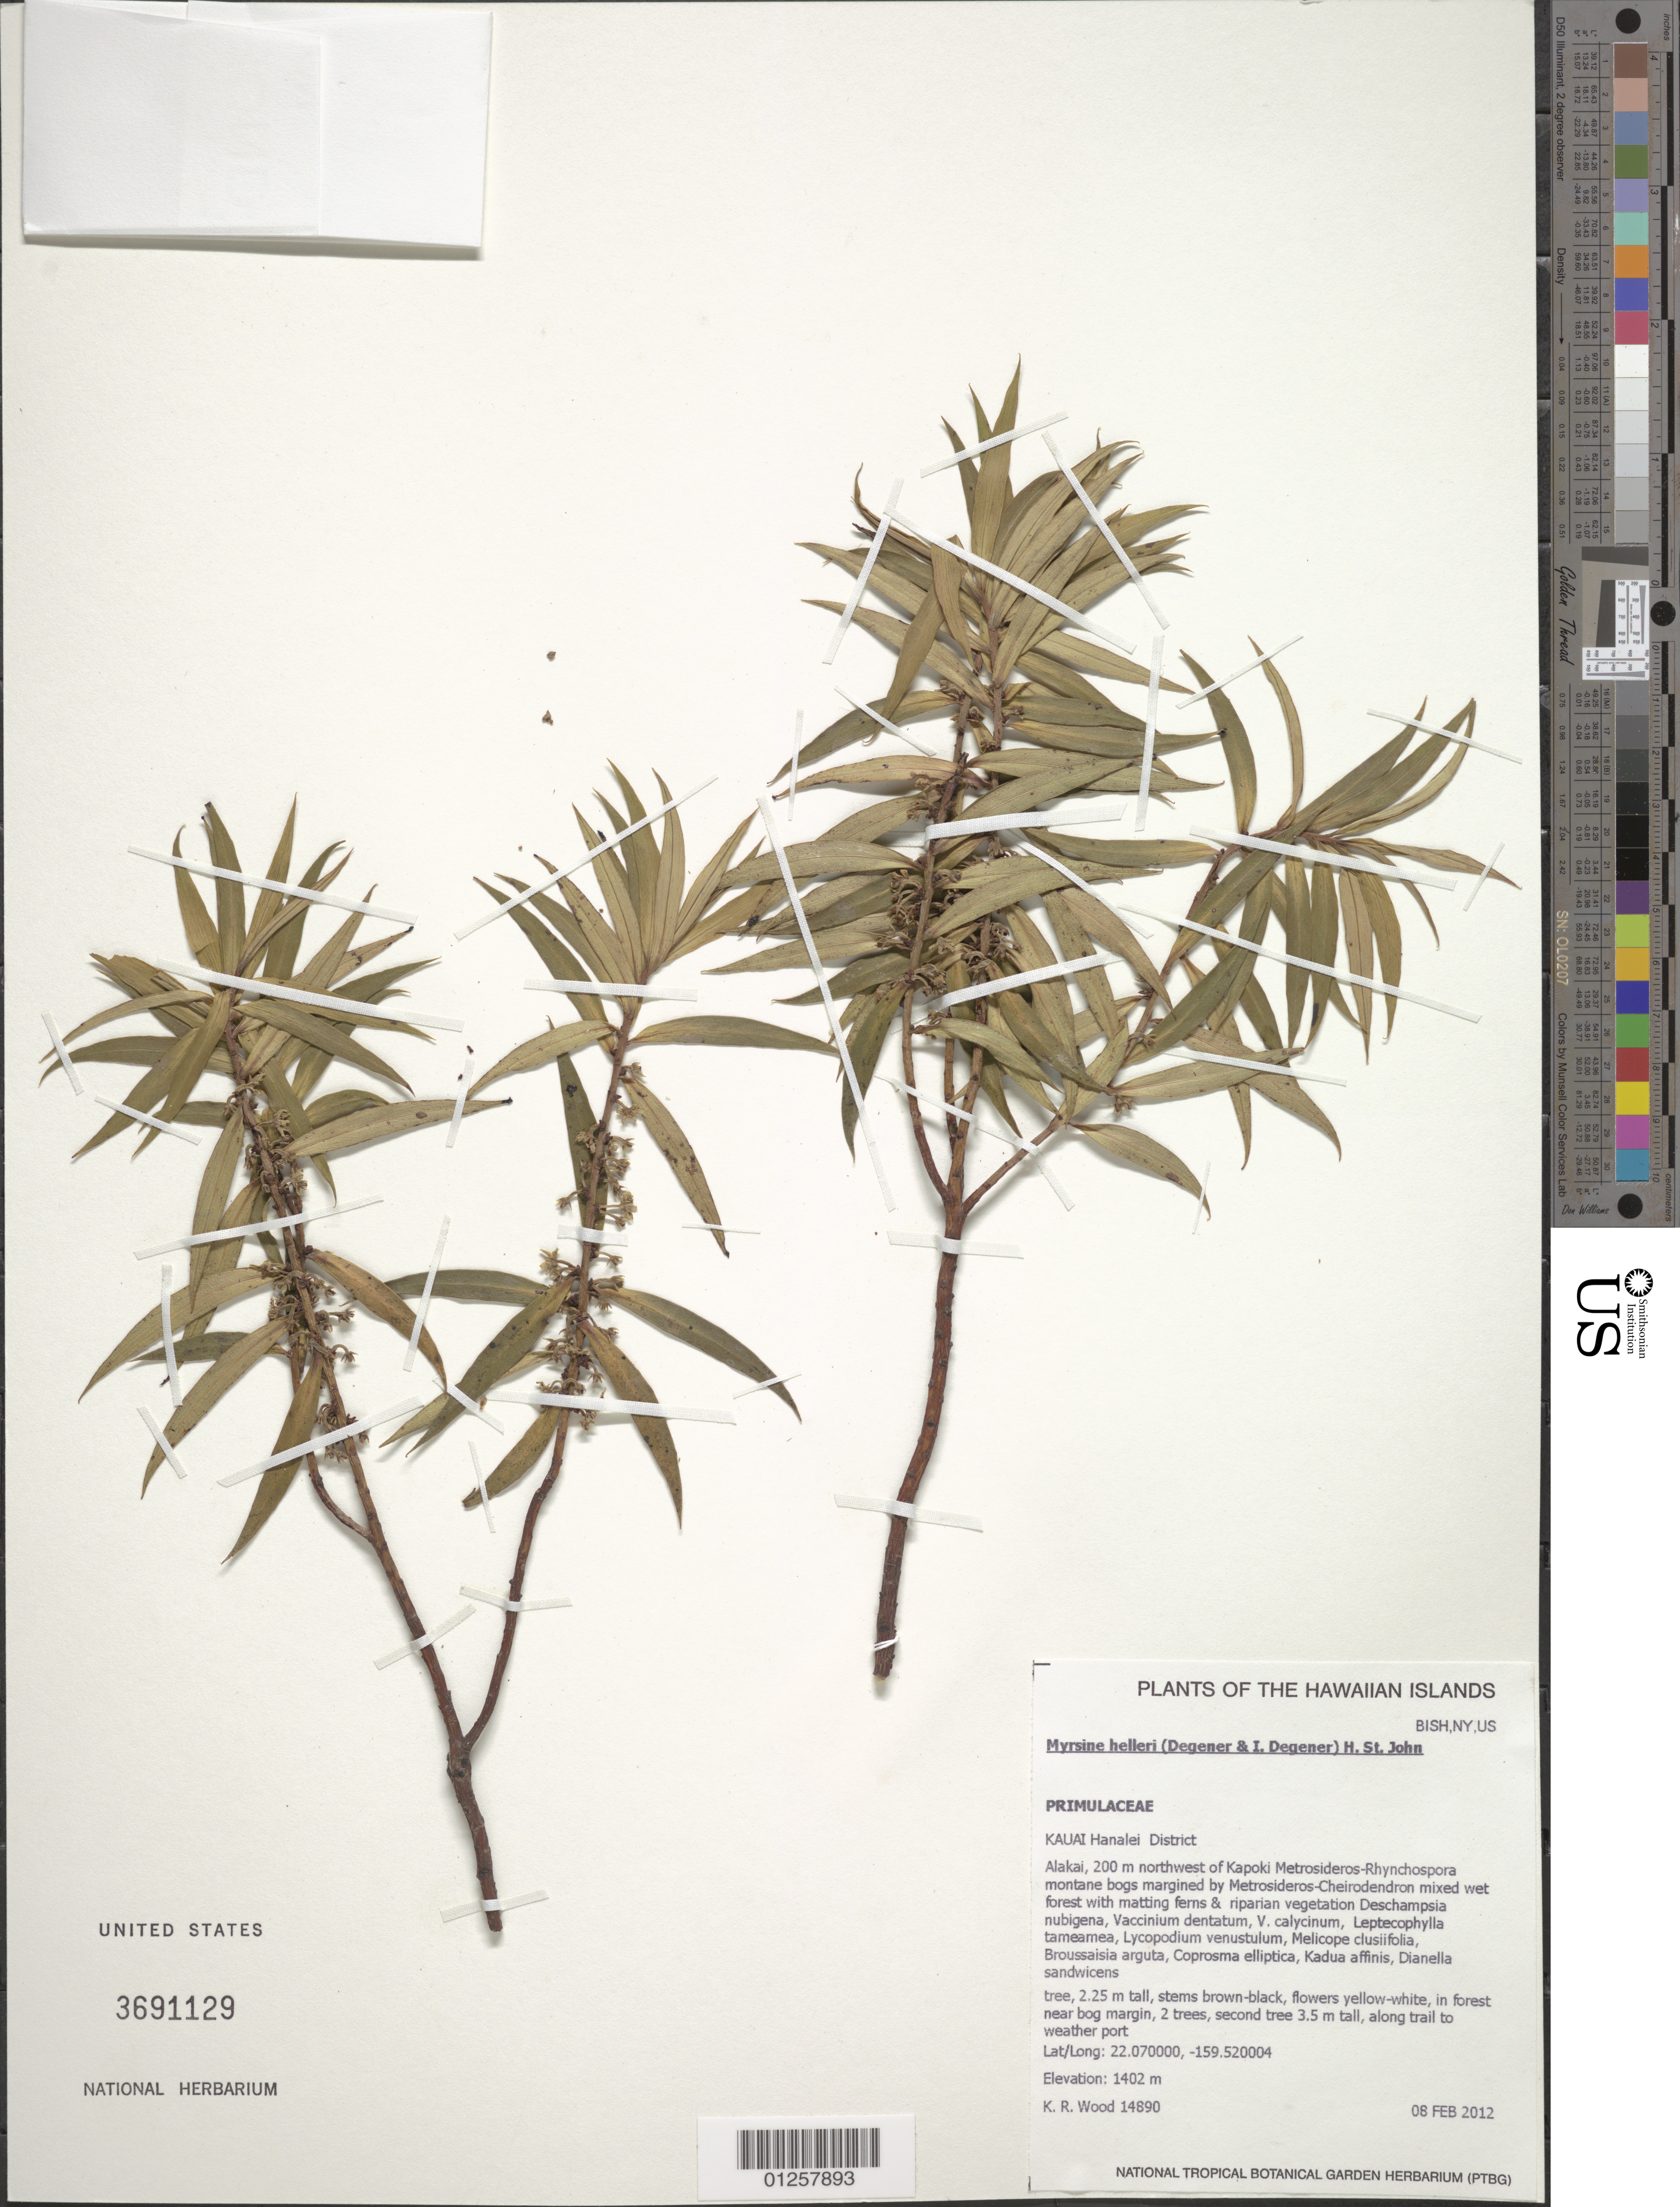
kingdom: Plantae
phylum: Tracheophyta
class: Magnoliopsida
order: Ericales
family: Primulaceae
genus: Myrsine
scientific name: Myrsine helleri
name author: (O. Deg. & I. Deg.) H. St. John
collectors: K. R. Wood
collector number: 14890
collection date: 2012-02-08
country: United States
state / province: Hawaii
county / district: Kauai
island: Kaua'i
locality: Alakai, 200m northwest of Kapoki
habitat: In forest near bog margin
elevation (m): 1402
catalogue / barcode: US 3691129